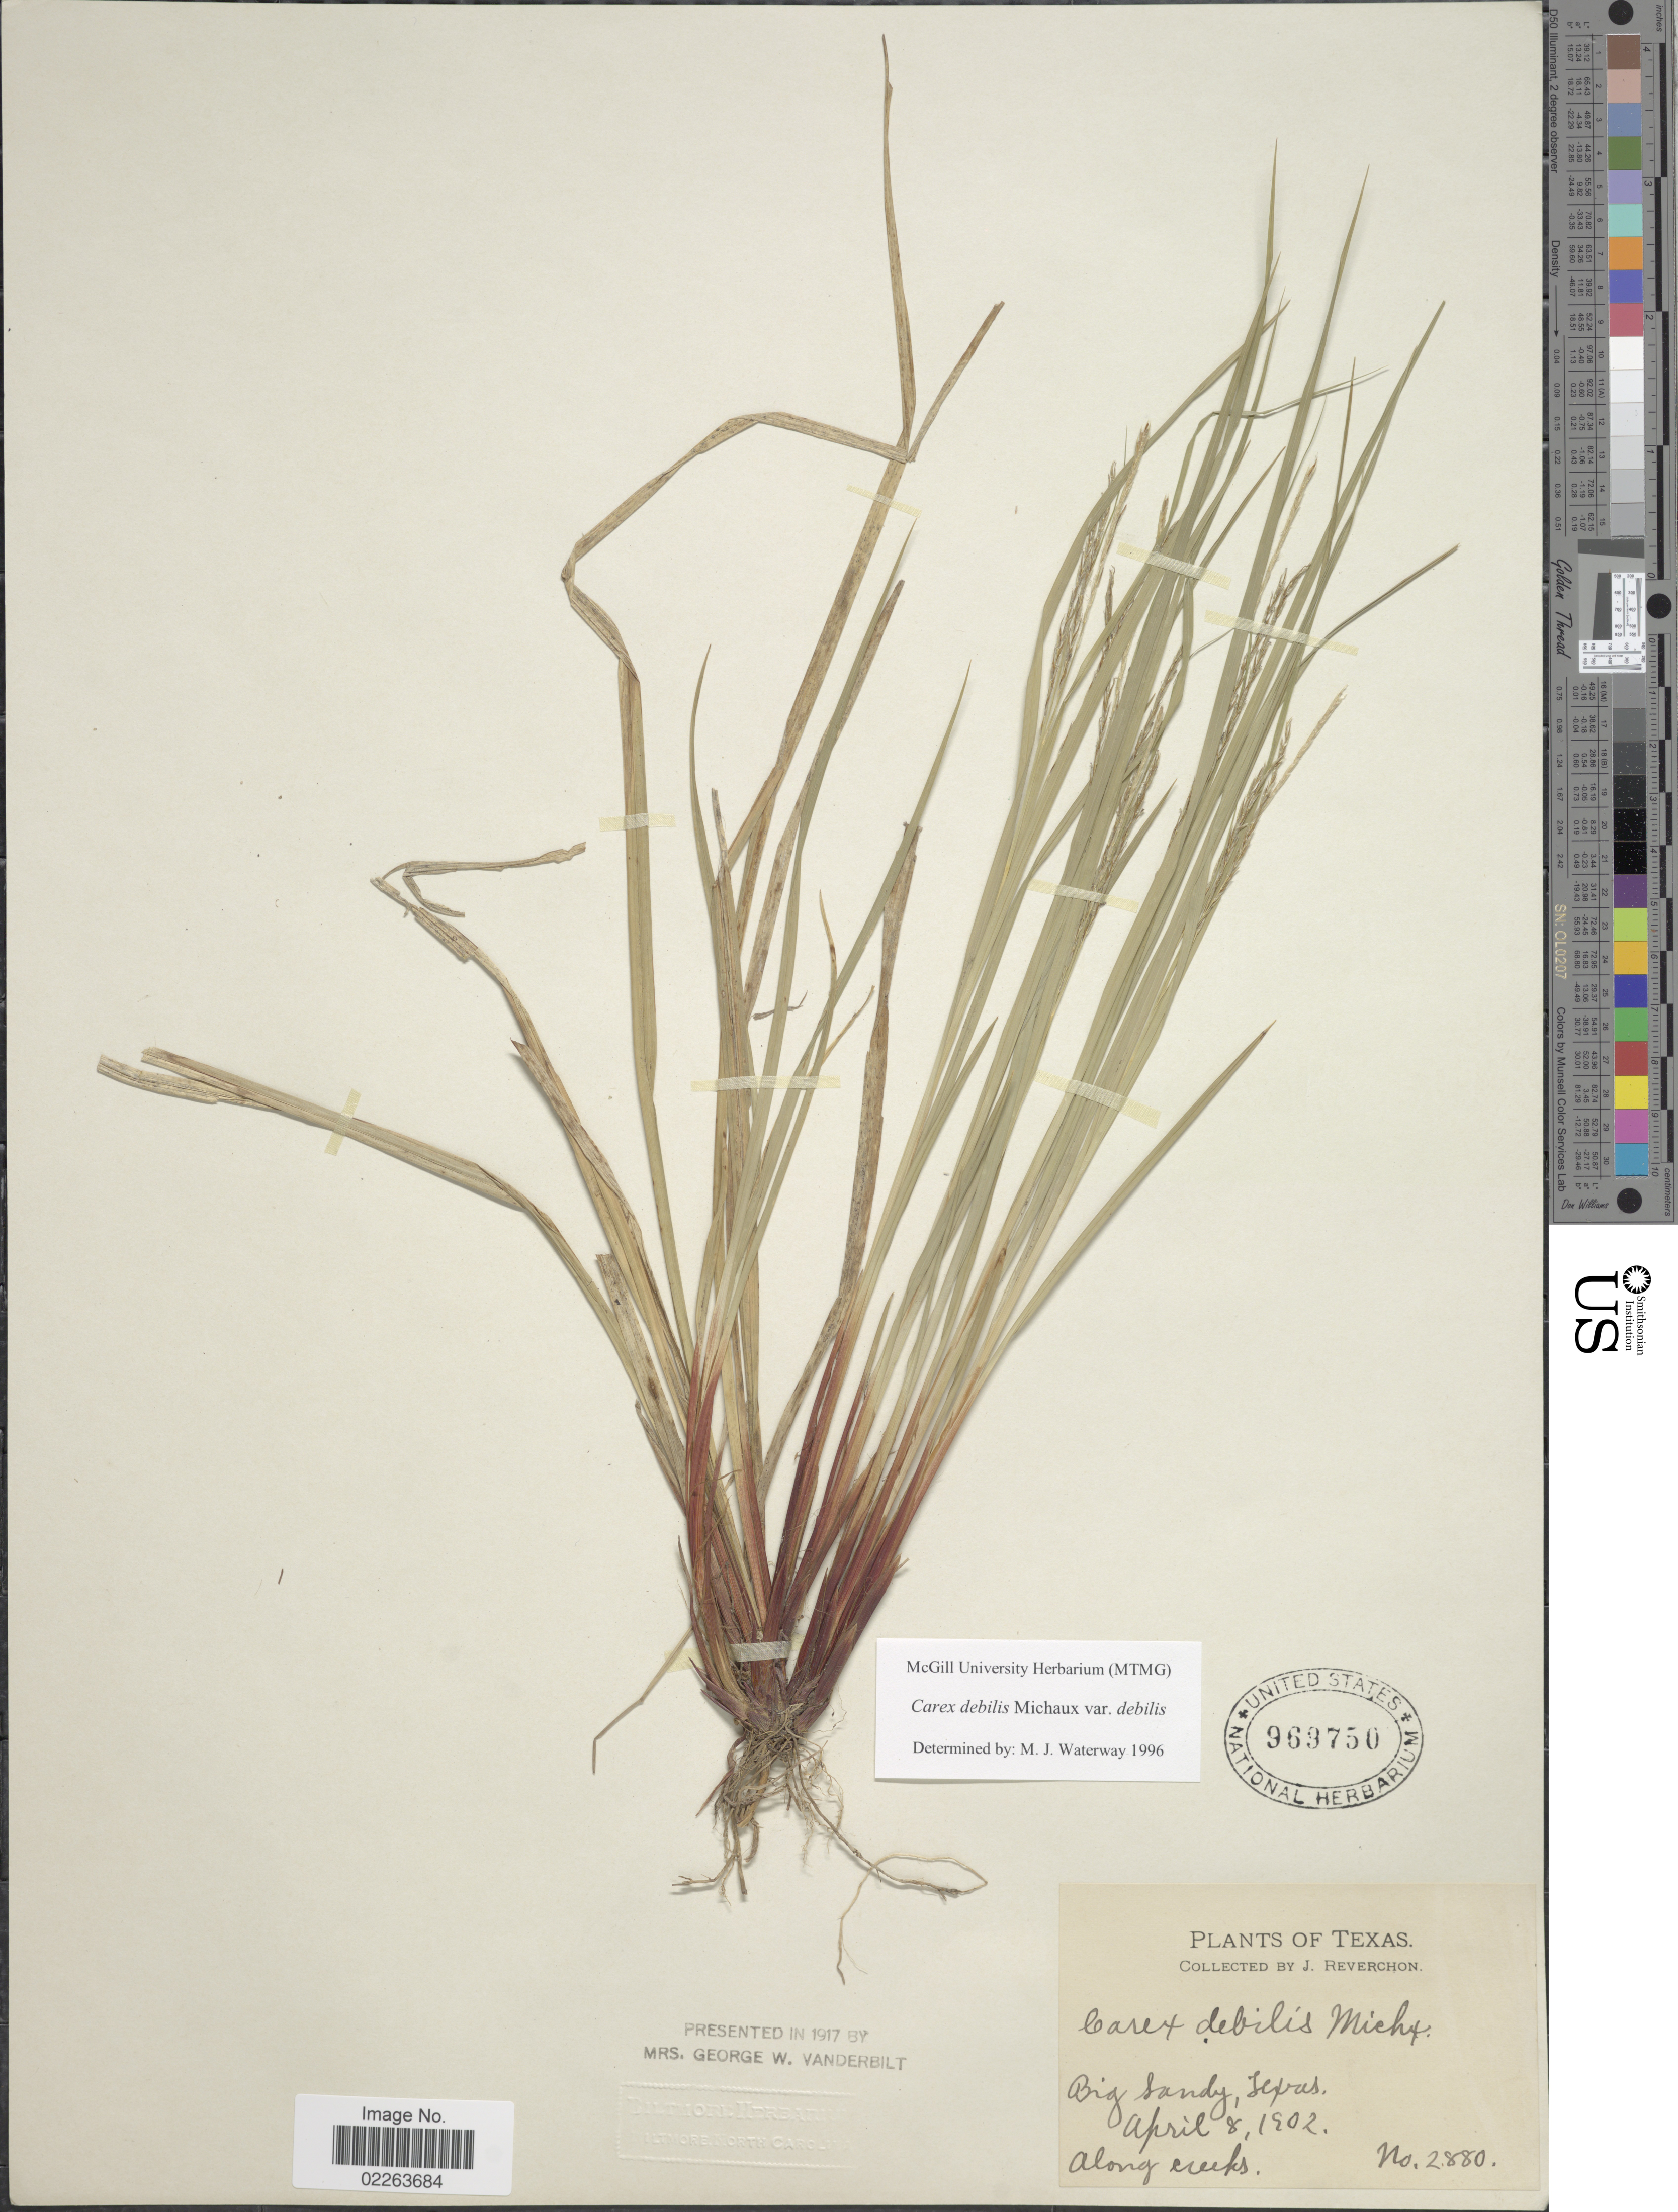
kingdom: Plantae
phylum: Tracheophyta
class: Liliopsida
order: Poales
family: Cyperaceae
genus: Carex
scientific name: Carex debilis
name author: Michx.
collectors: J. Reverchon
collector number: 2880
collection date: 1902-04-08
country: United States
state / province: Texas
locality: Big Sandy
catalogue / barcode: US 969750